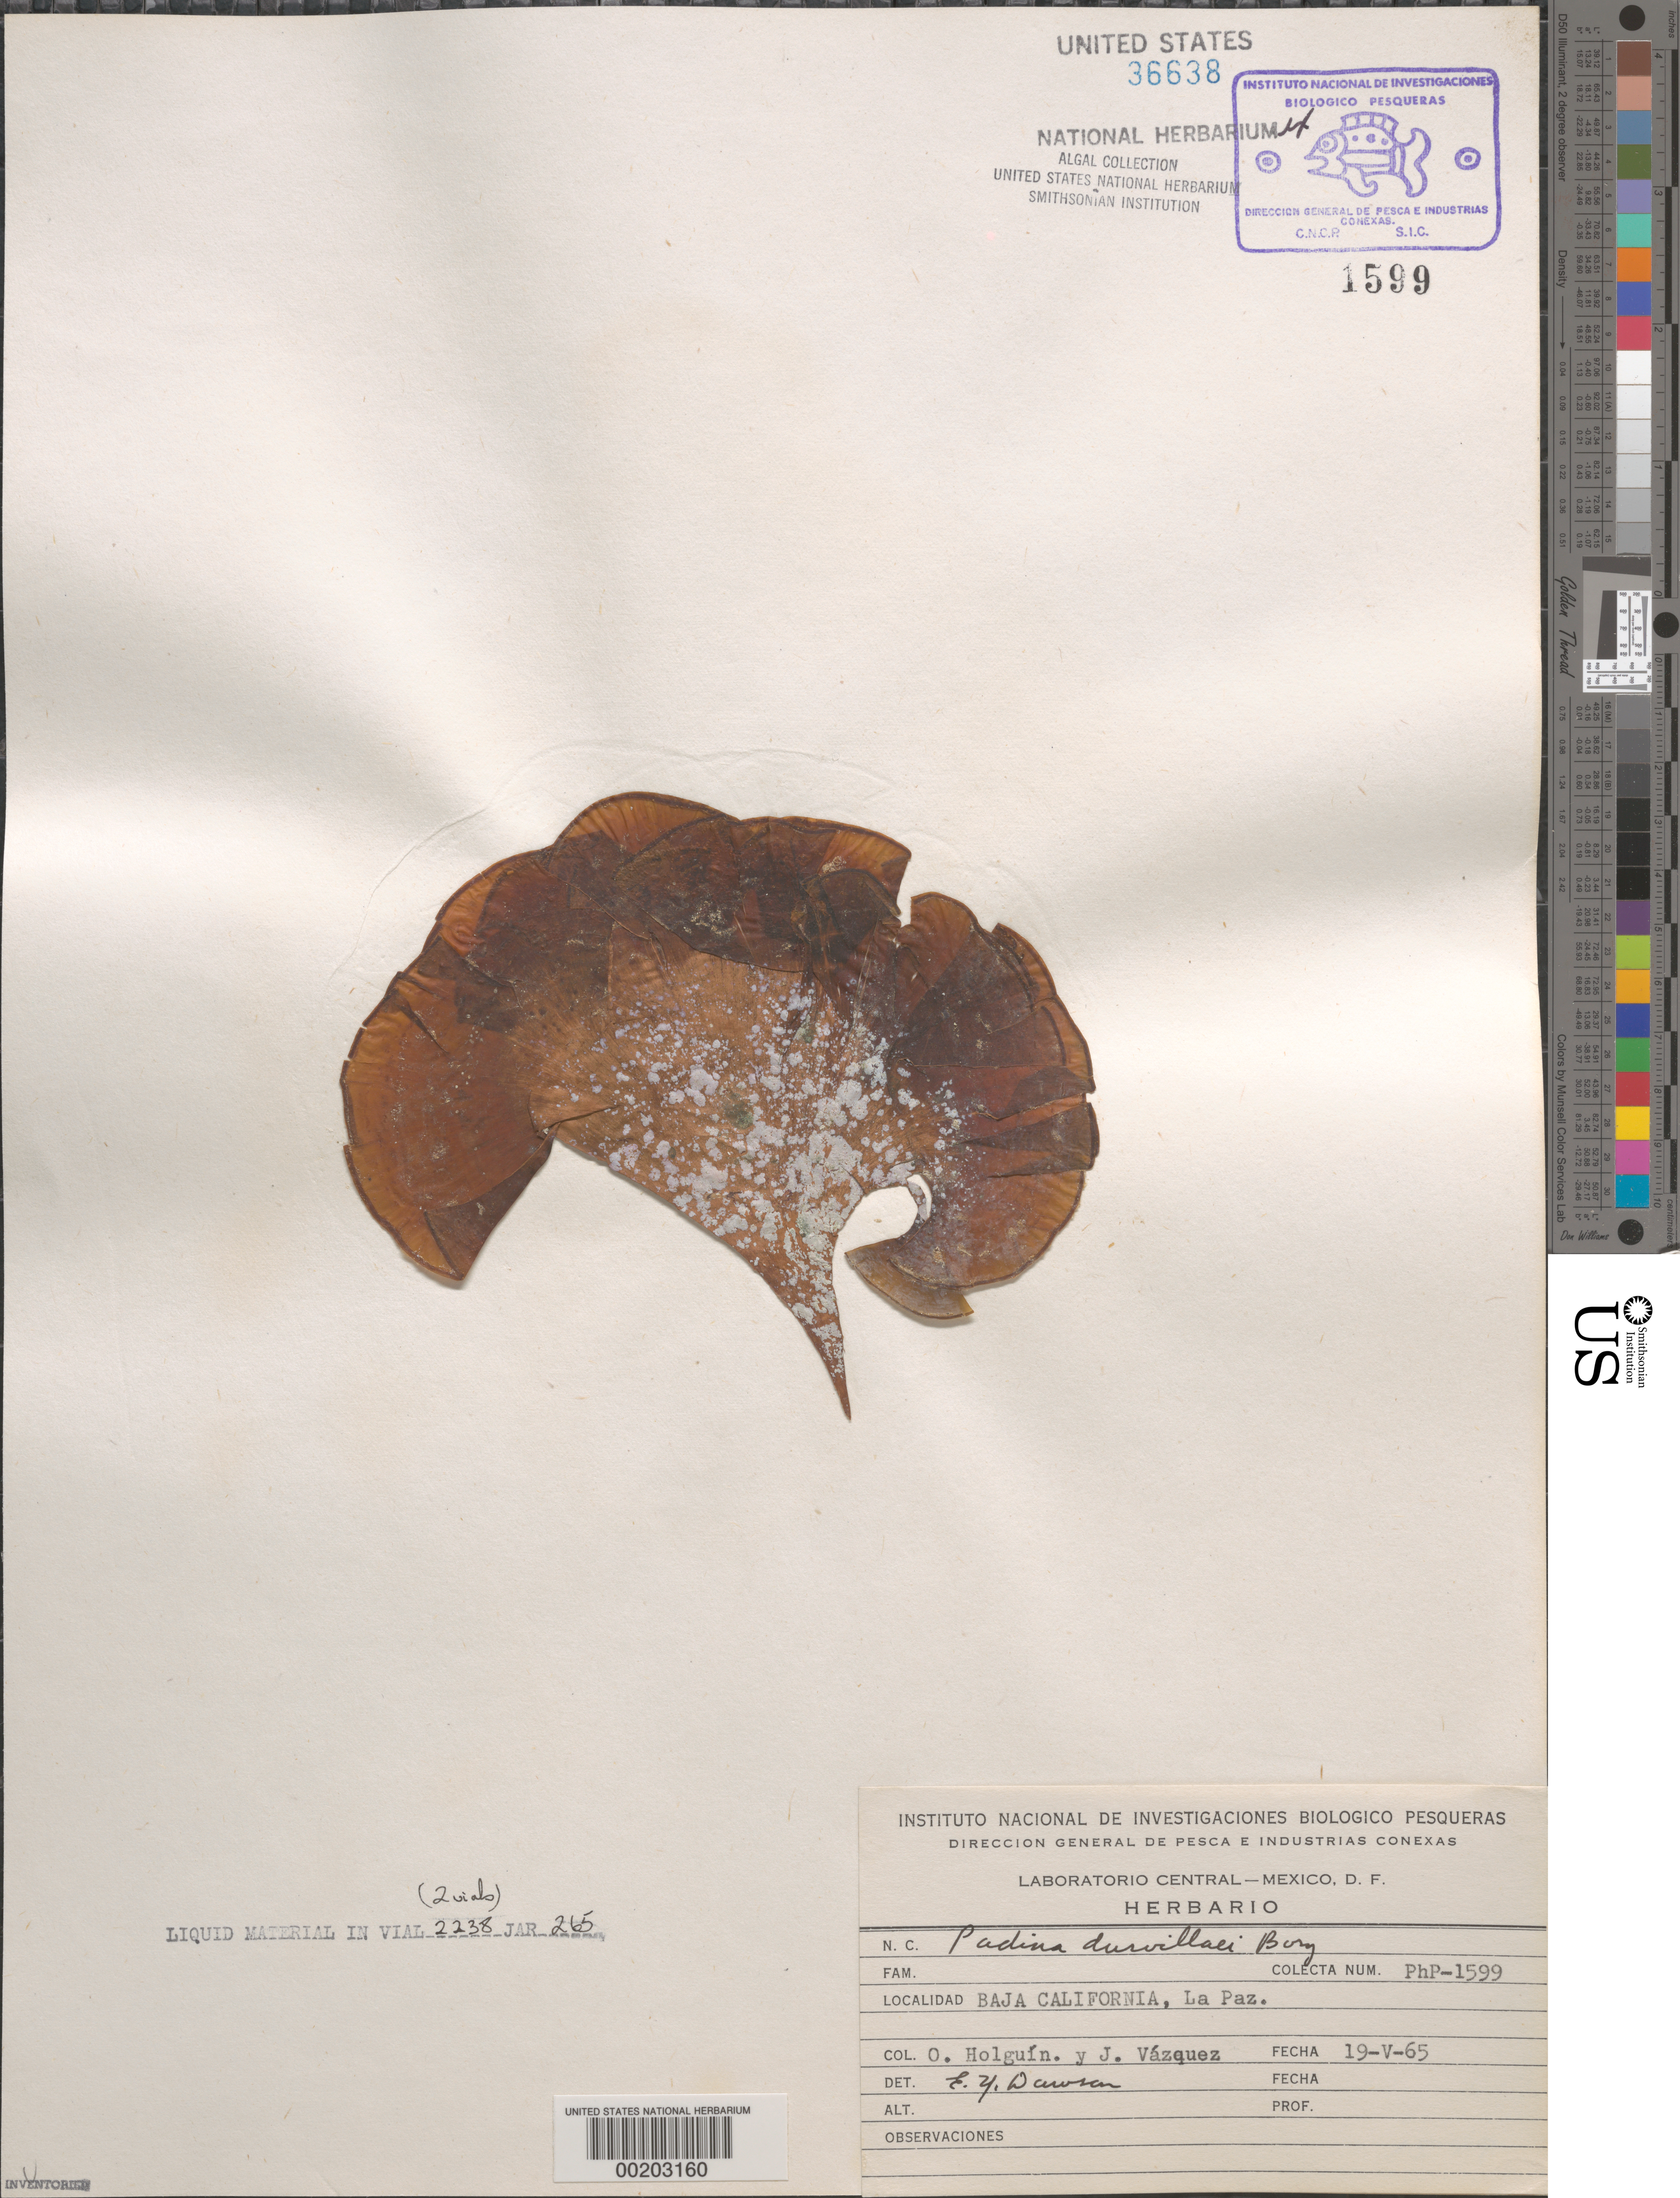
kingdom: Chromista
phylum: Ochrophyta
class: Phaeophyceae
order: Dictyotales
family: Dictyotaceae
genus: Padina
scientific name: Padina durvillaei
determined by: Dawson, E. Y.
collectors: O. Holguin Q. & J. Vazquez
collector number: PHP-1599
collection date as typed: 19 May 1965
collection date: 1965-05-19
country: Mexico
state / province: Baja California Sur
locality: La Paz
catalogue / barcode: US 36638